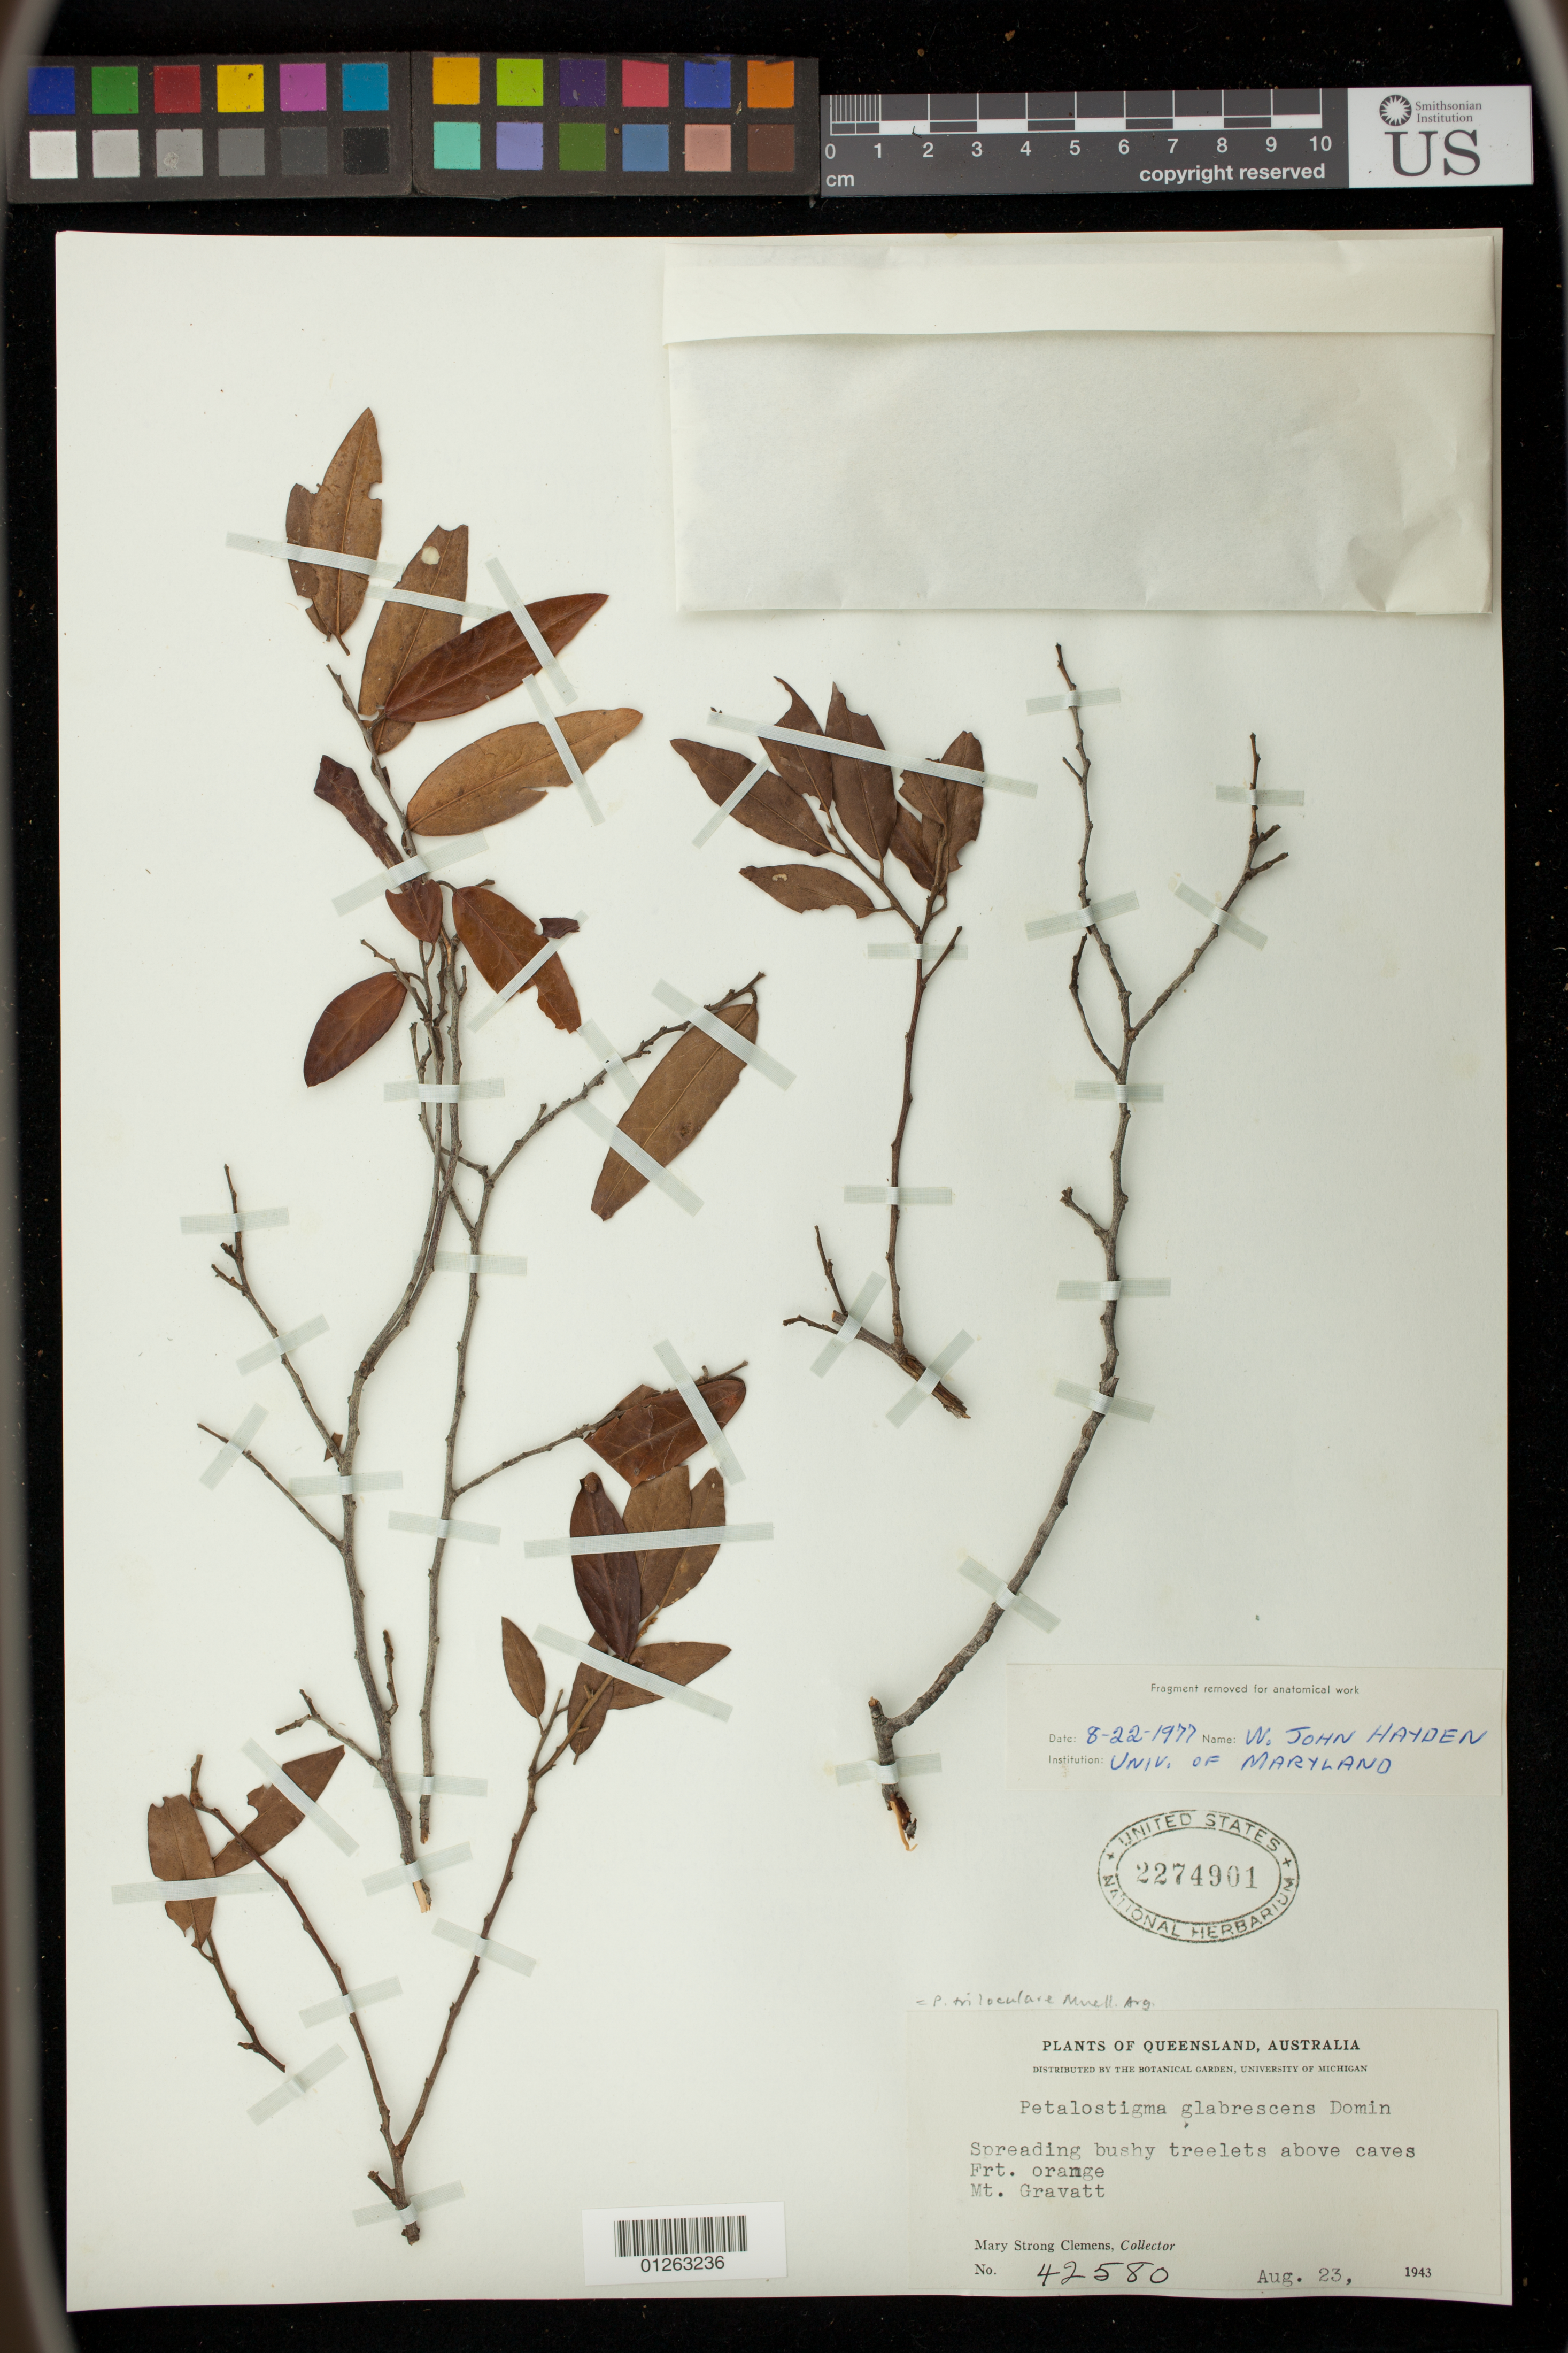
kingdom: Plantae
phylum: Tracheophyta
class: Magnoliopsida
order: Malpighiales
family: Picrodendraceae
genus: Petalostigma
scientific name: Petalostigma triloculare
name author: Müll. Arg.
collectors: M. S. Clemens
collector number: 42580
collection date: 1943-08-23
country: Australia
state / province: Queensland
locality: Mt. Gravatt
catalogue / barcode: US 2274901